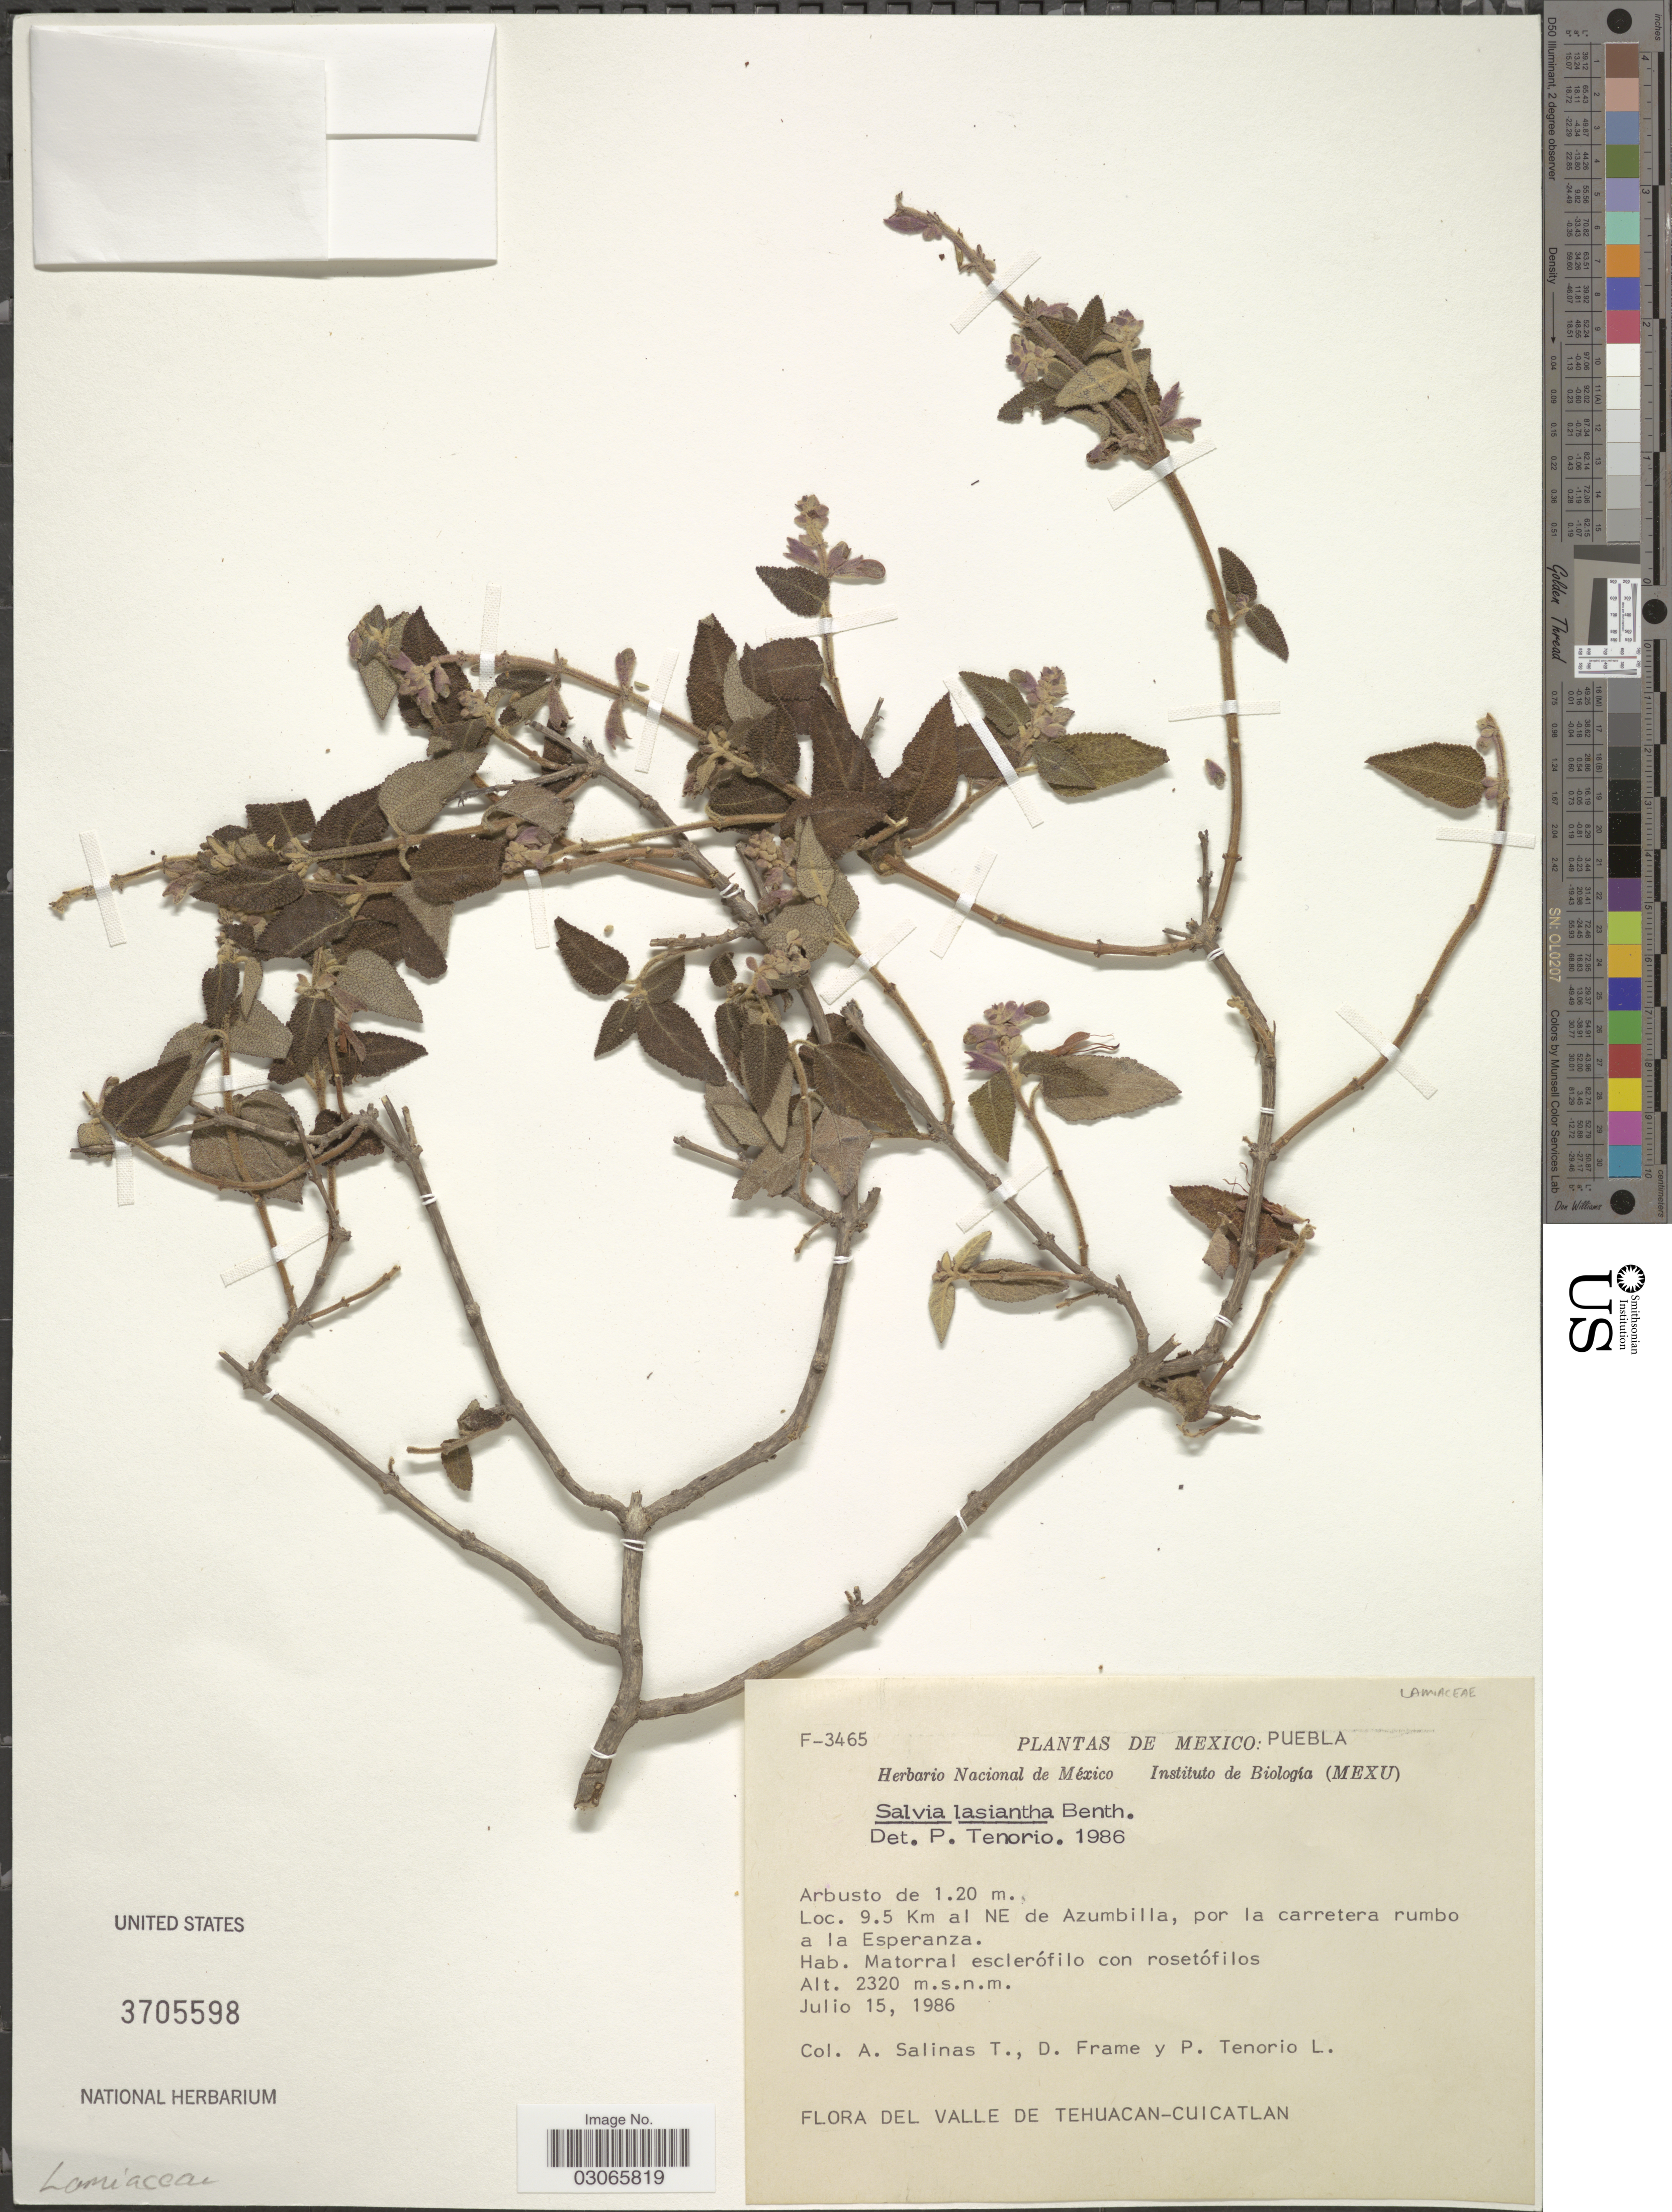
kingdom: Plantae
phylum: Tracheophyta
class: Magnoliopsida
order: Lamiales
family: Lamiaceae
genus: Salvia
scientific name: Salvia lasiantha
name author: Benth.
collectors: A. Salinas T., D. Frame & P. Tenorio L.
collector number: F-3465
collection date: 1986-07-15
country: Mexico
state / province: Puebla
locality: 9.5 Km al NE de Azumbilla, por la carretera rumbo a la Esperanza. Valle de Tehuacan-Cuicatlan.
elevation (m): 2320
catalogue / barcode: US 3705598